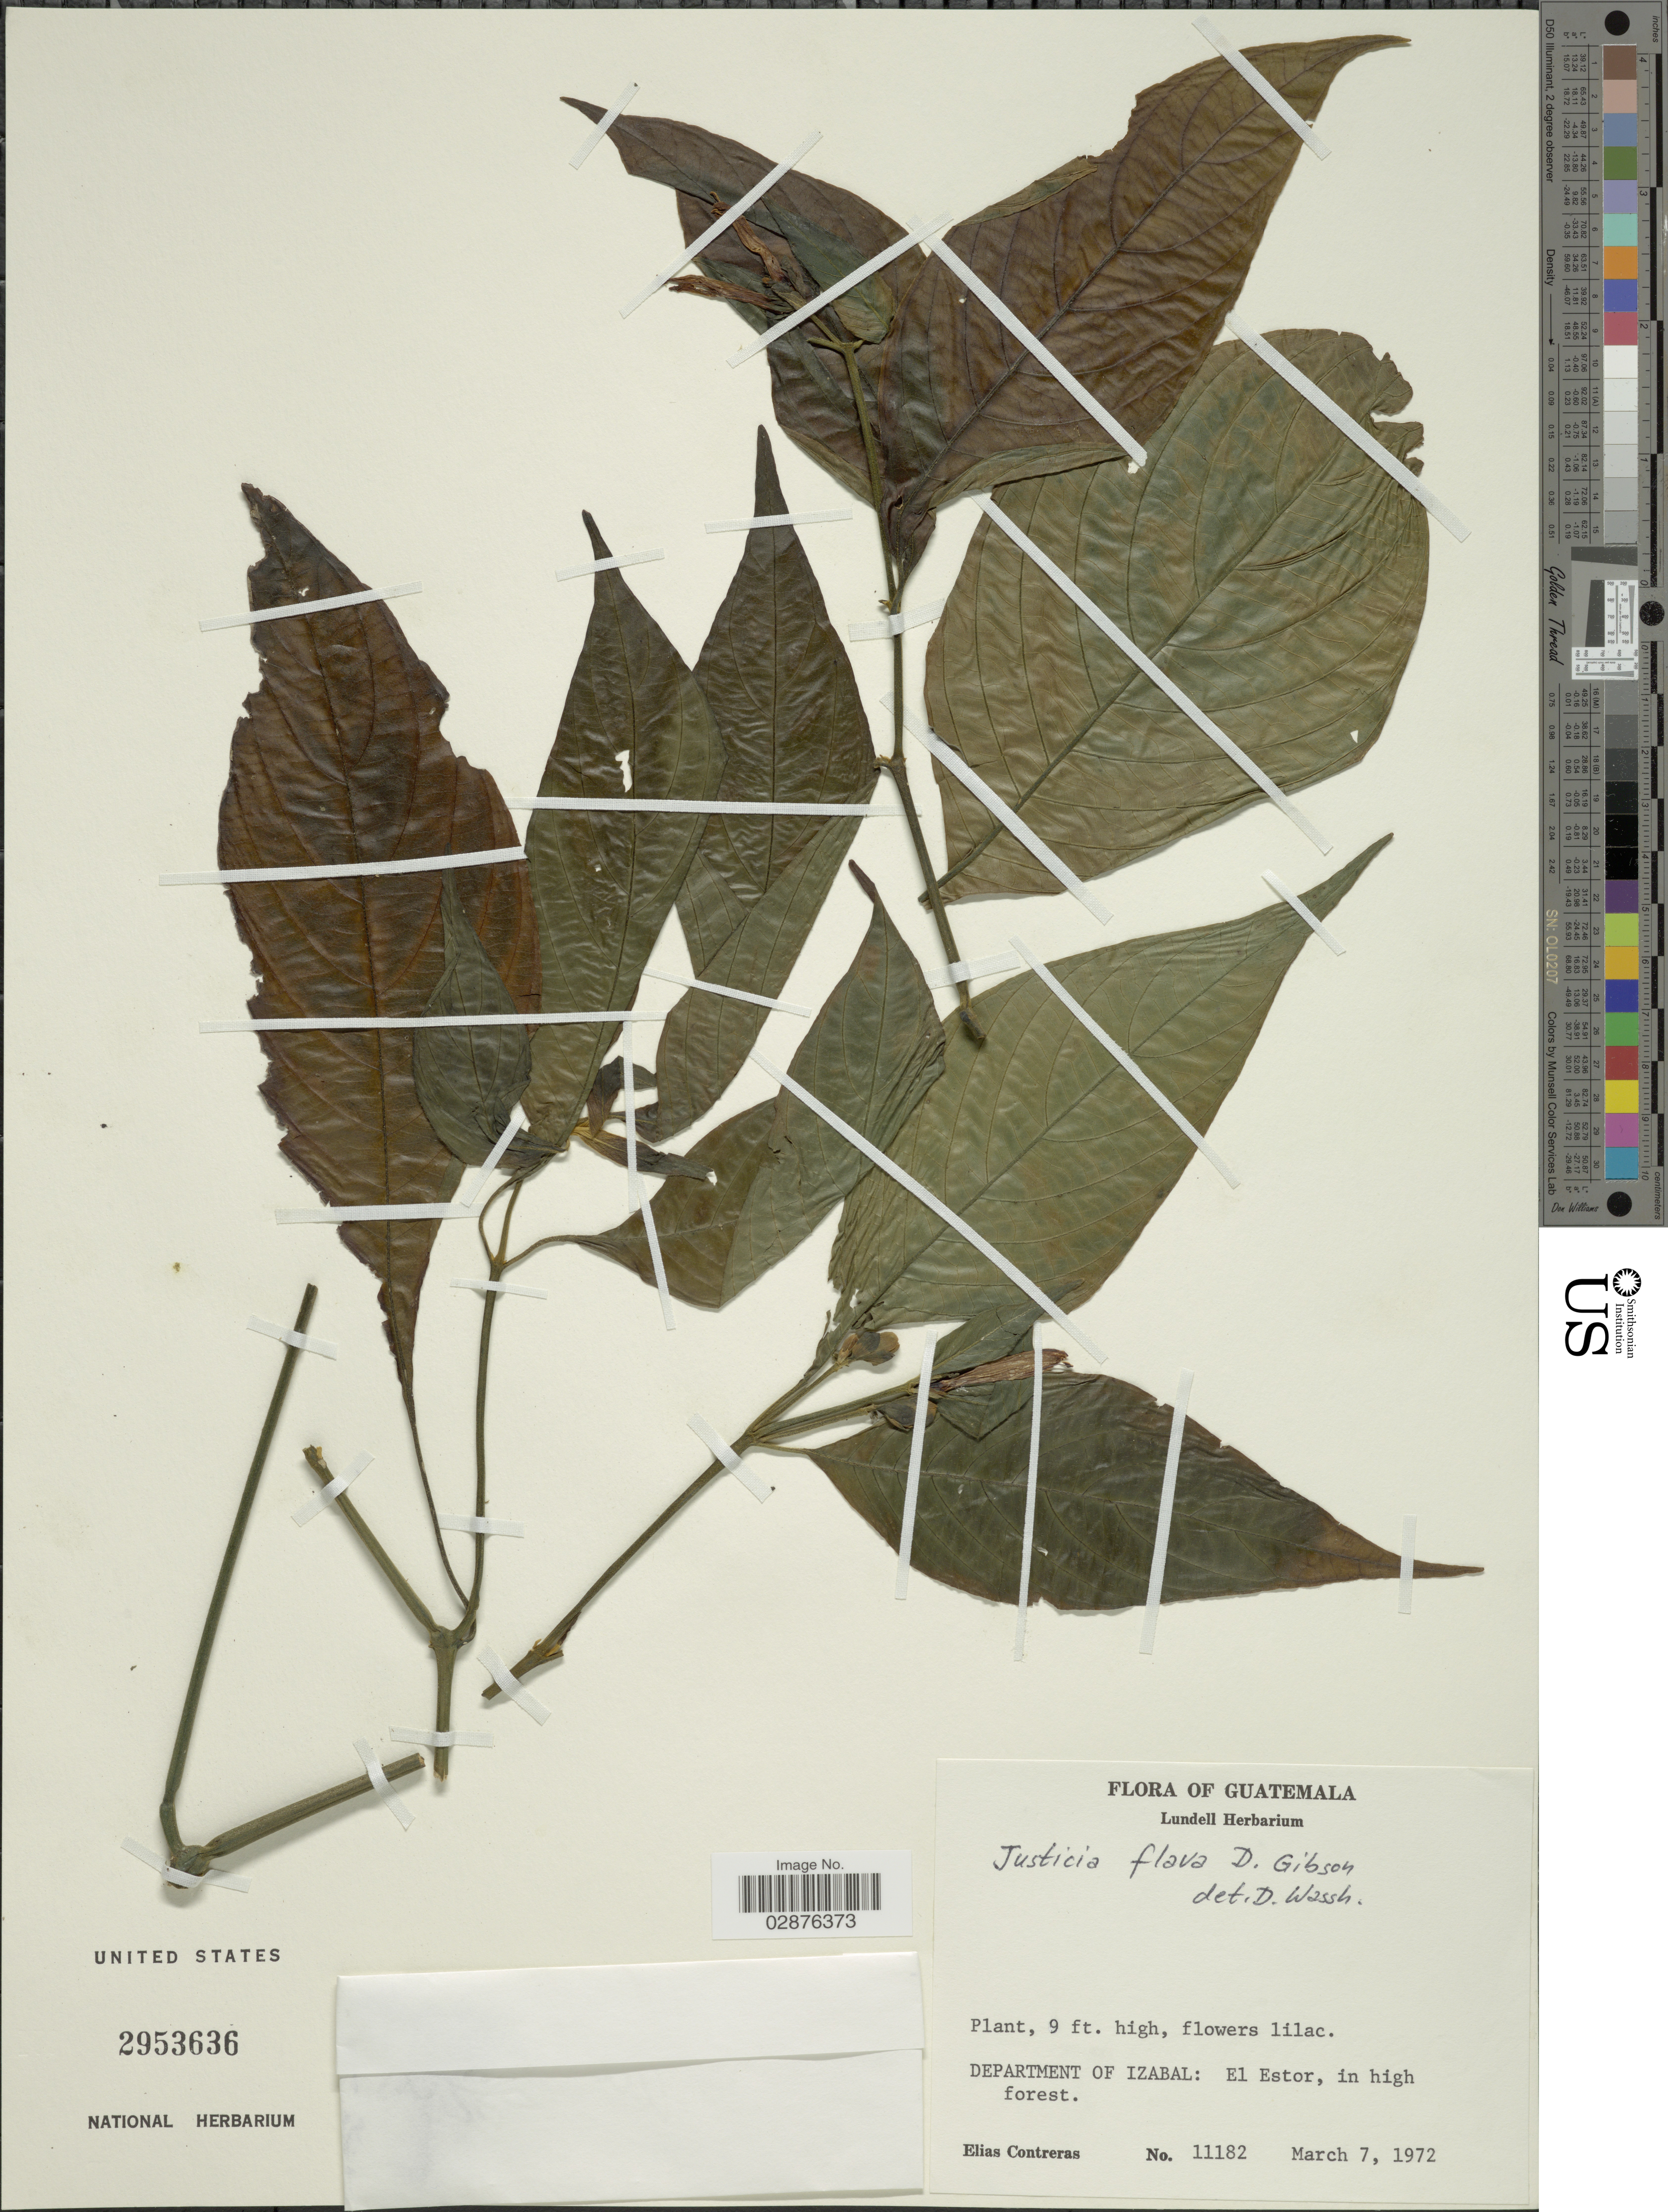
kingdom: Plantae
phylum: Tracheophyta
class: Magnoliopsida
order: Lamiales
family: Acanthaceae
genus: Justicia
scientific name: Justicia flava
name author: (Forssk.) Vahl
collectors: E. Contreras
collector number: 11182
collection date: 1972-03-07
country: Guatemala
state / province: Izabal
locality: Department of Izabal: El Estor.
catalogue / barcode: US 2953636